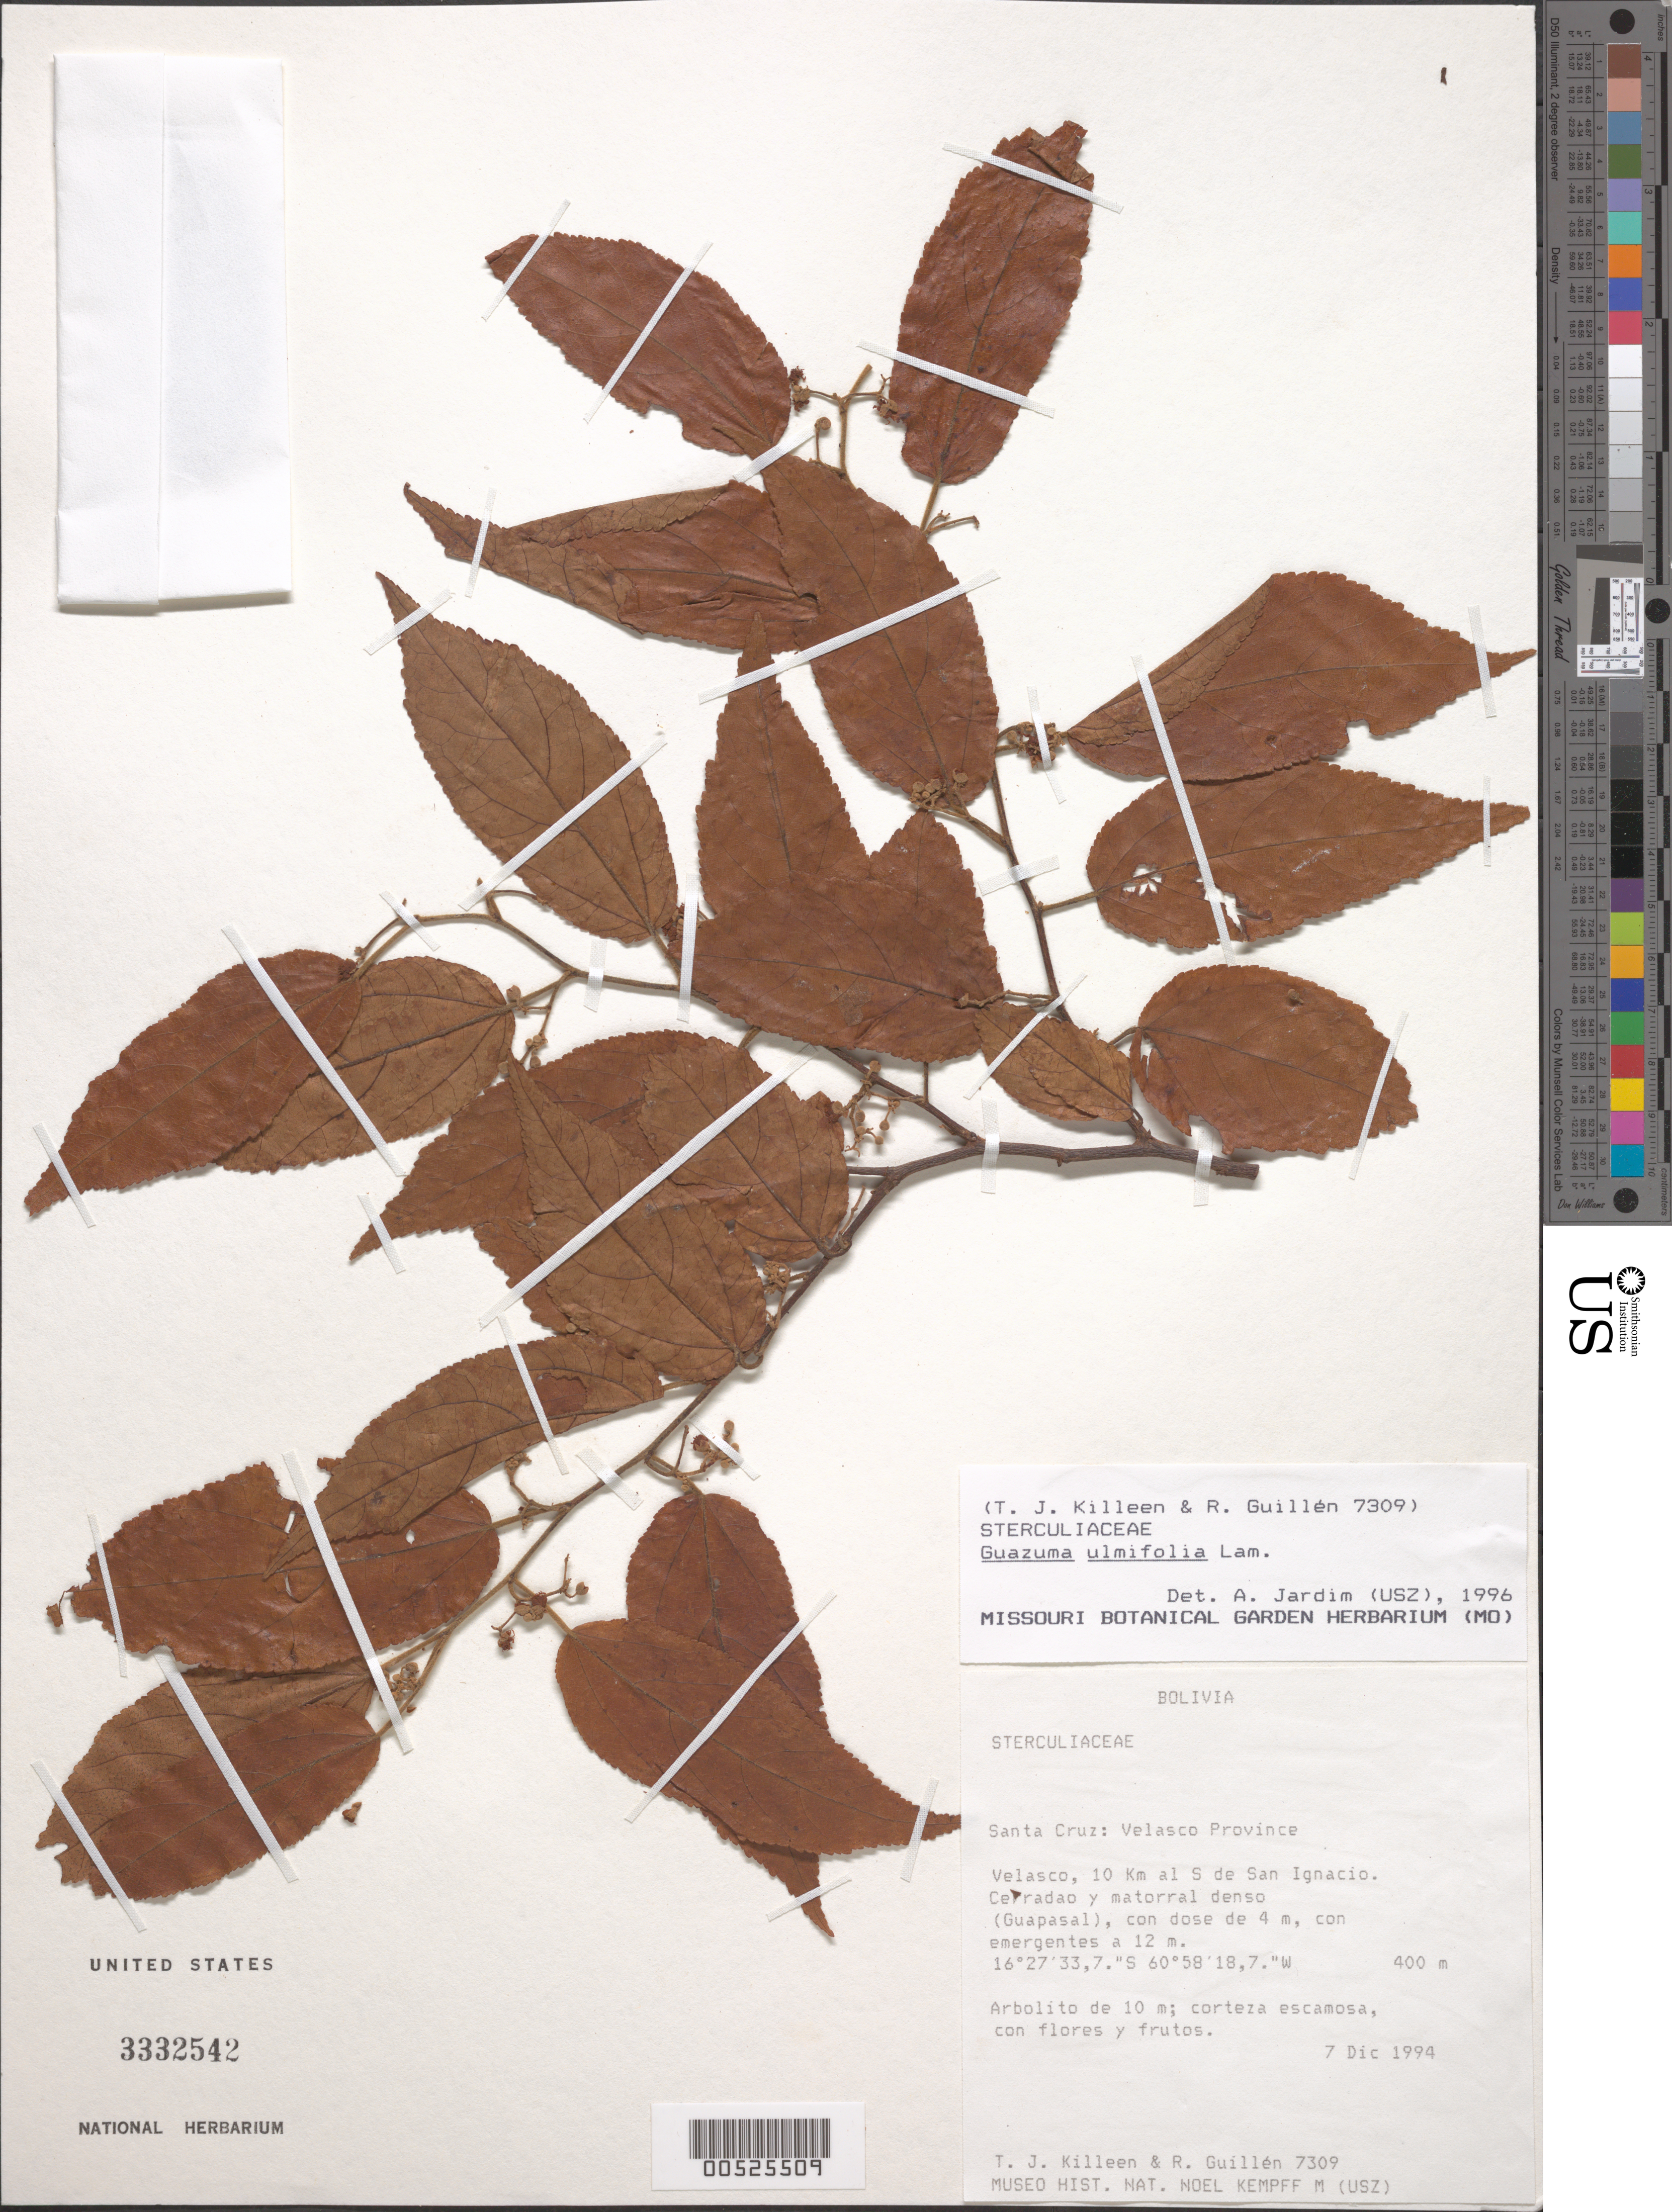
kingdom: Plantae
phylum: Tracheophyta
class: Magnoliopsida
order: Malvales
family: Malvaceae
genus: Guazuma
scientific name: Guazuma ulmifolia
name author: Lam.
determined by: Jardim, A.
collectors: T. Killeen & R. Guillén V.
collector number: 7309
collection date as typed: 07 Dec 1994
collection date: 1994-12-07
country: Bolivia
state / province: Santa Cruz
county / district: Velasco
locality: Velasco. 10 km al S de San Ignacio.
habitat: Cerradao y matorral denso (Guapasal)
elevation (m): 400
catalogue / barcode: US 3332542